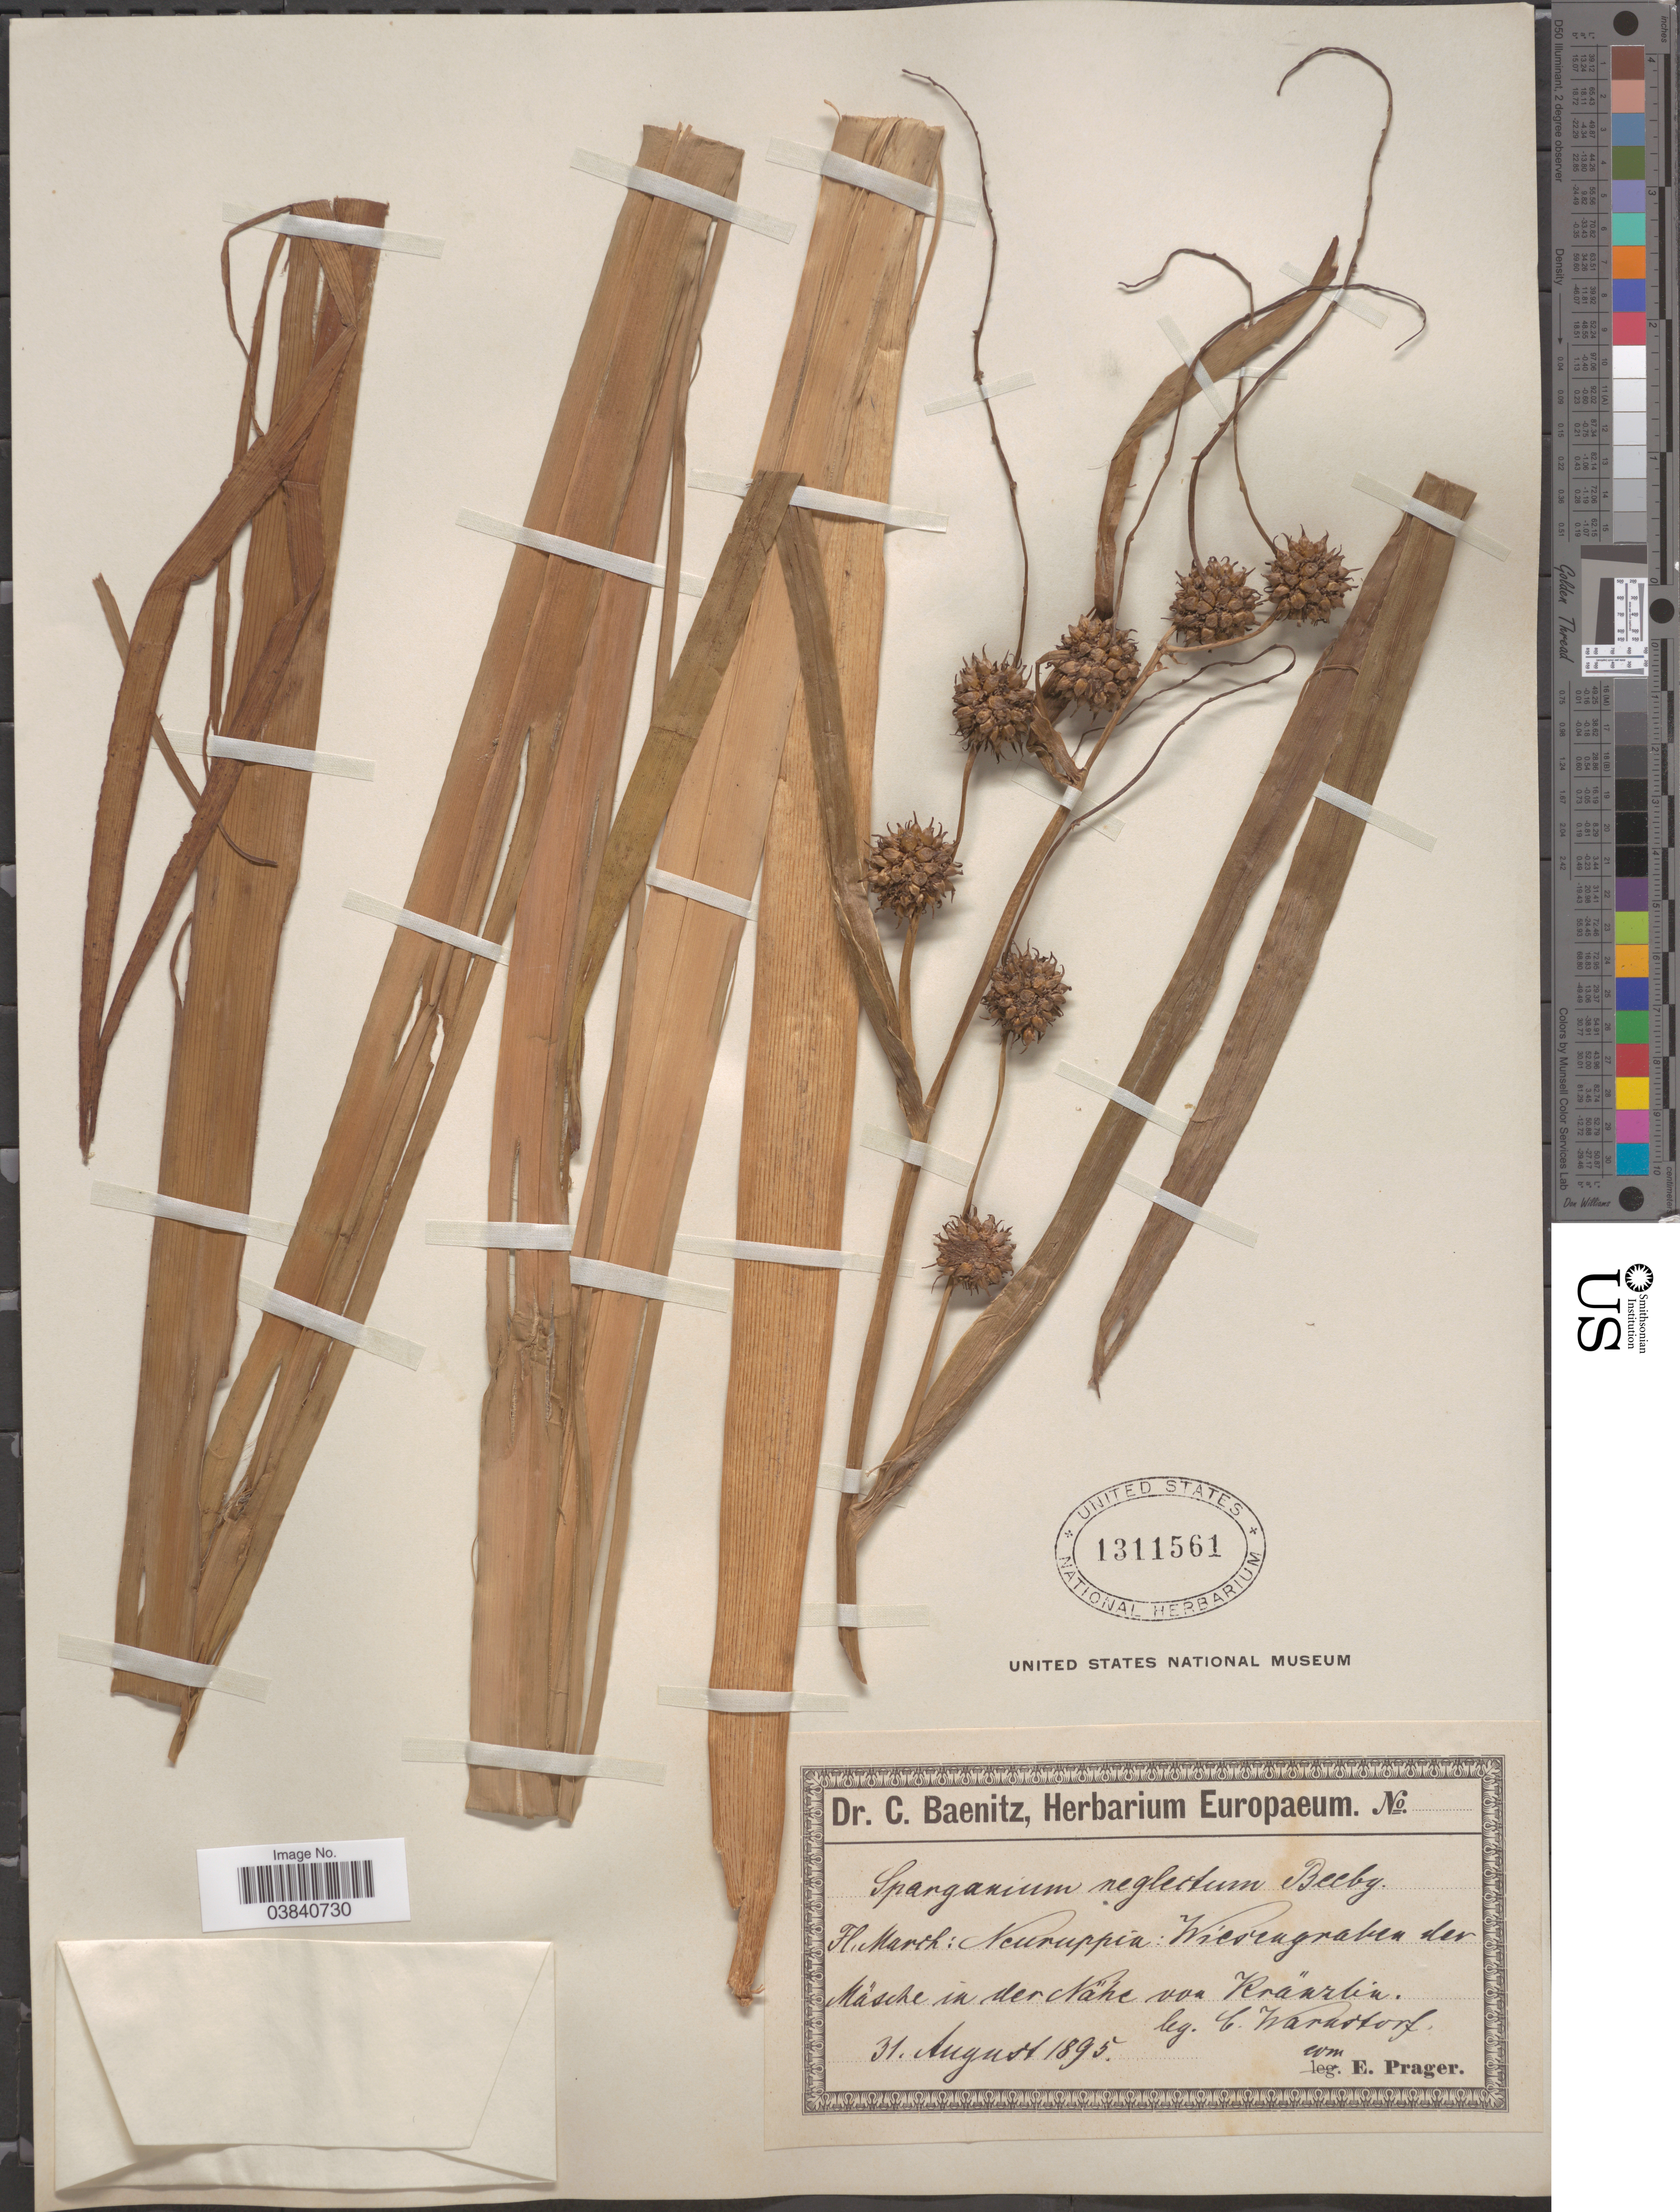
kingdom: Plantae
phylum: Tracheophyta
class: Liliopsida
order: Poales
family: Typhaceae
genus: Sparganium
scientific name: Sparganium neglectum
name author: Beeby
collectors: C. Warnsdorf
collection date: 1895-08-31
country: Germany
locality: Flumarch: Neuruppia: Wiesengraben der Mäsche in der Nähe von Kränzbin.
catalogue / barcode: US 1311561